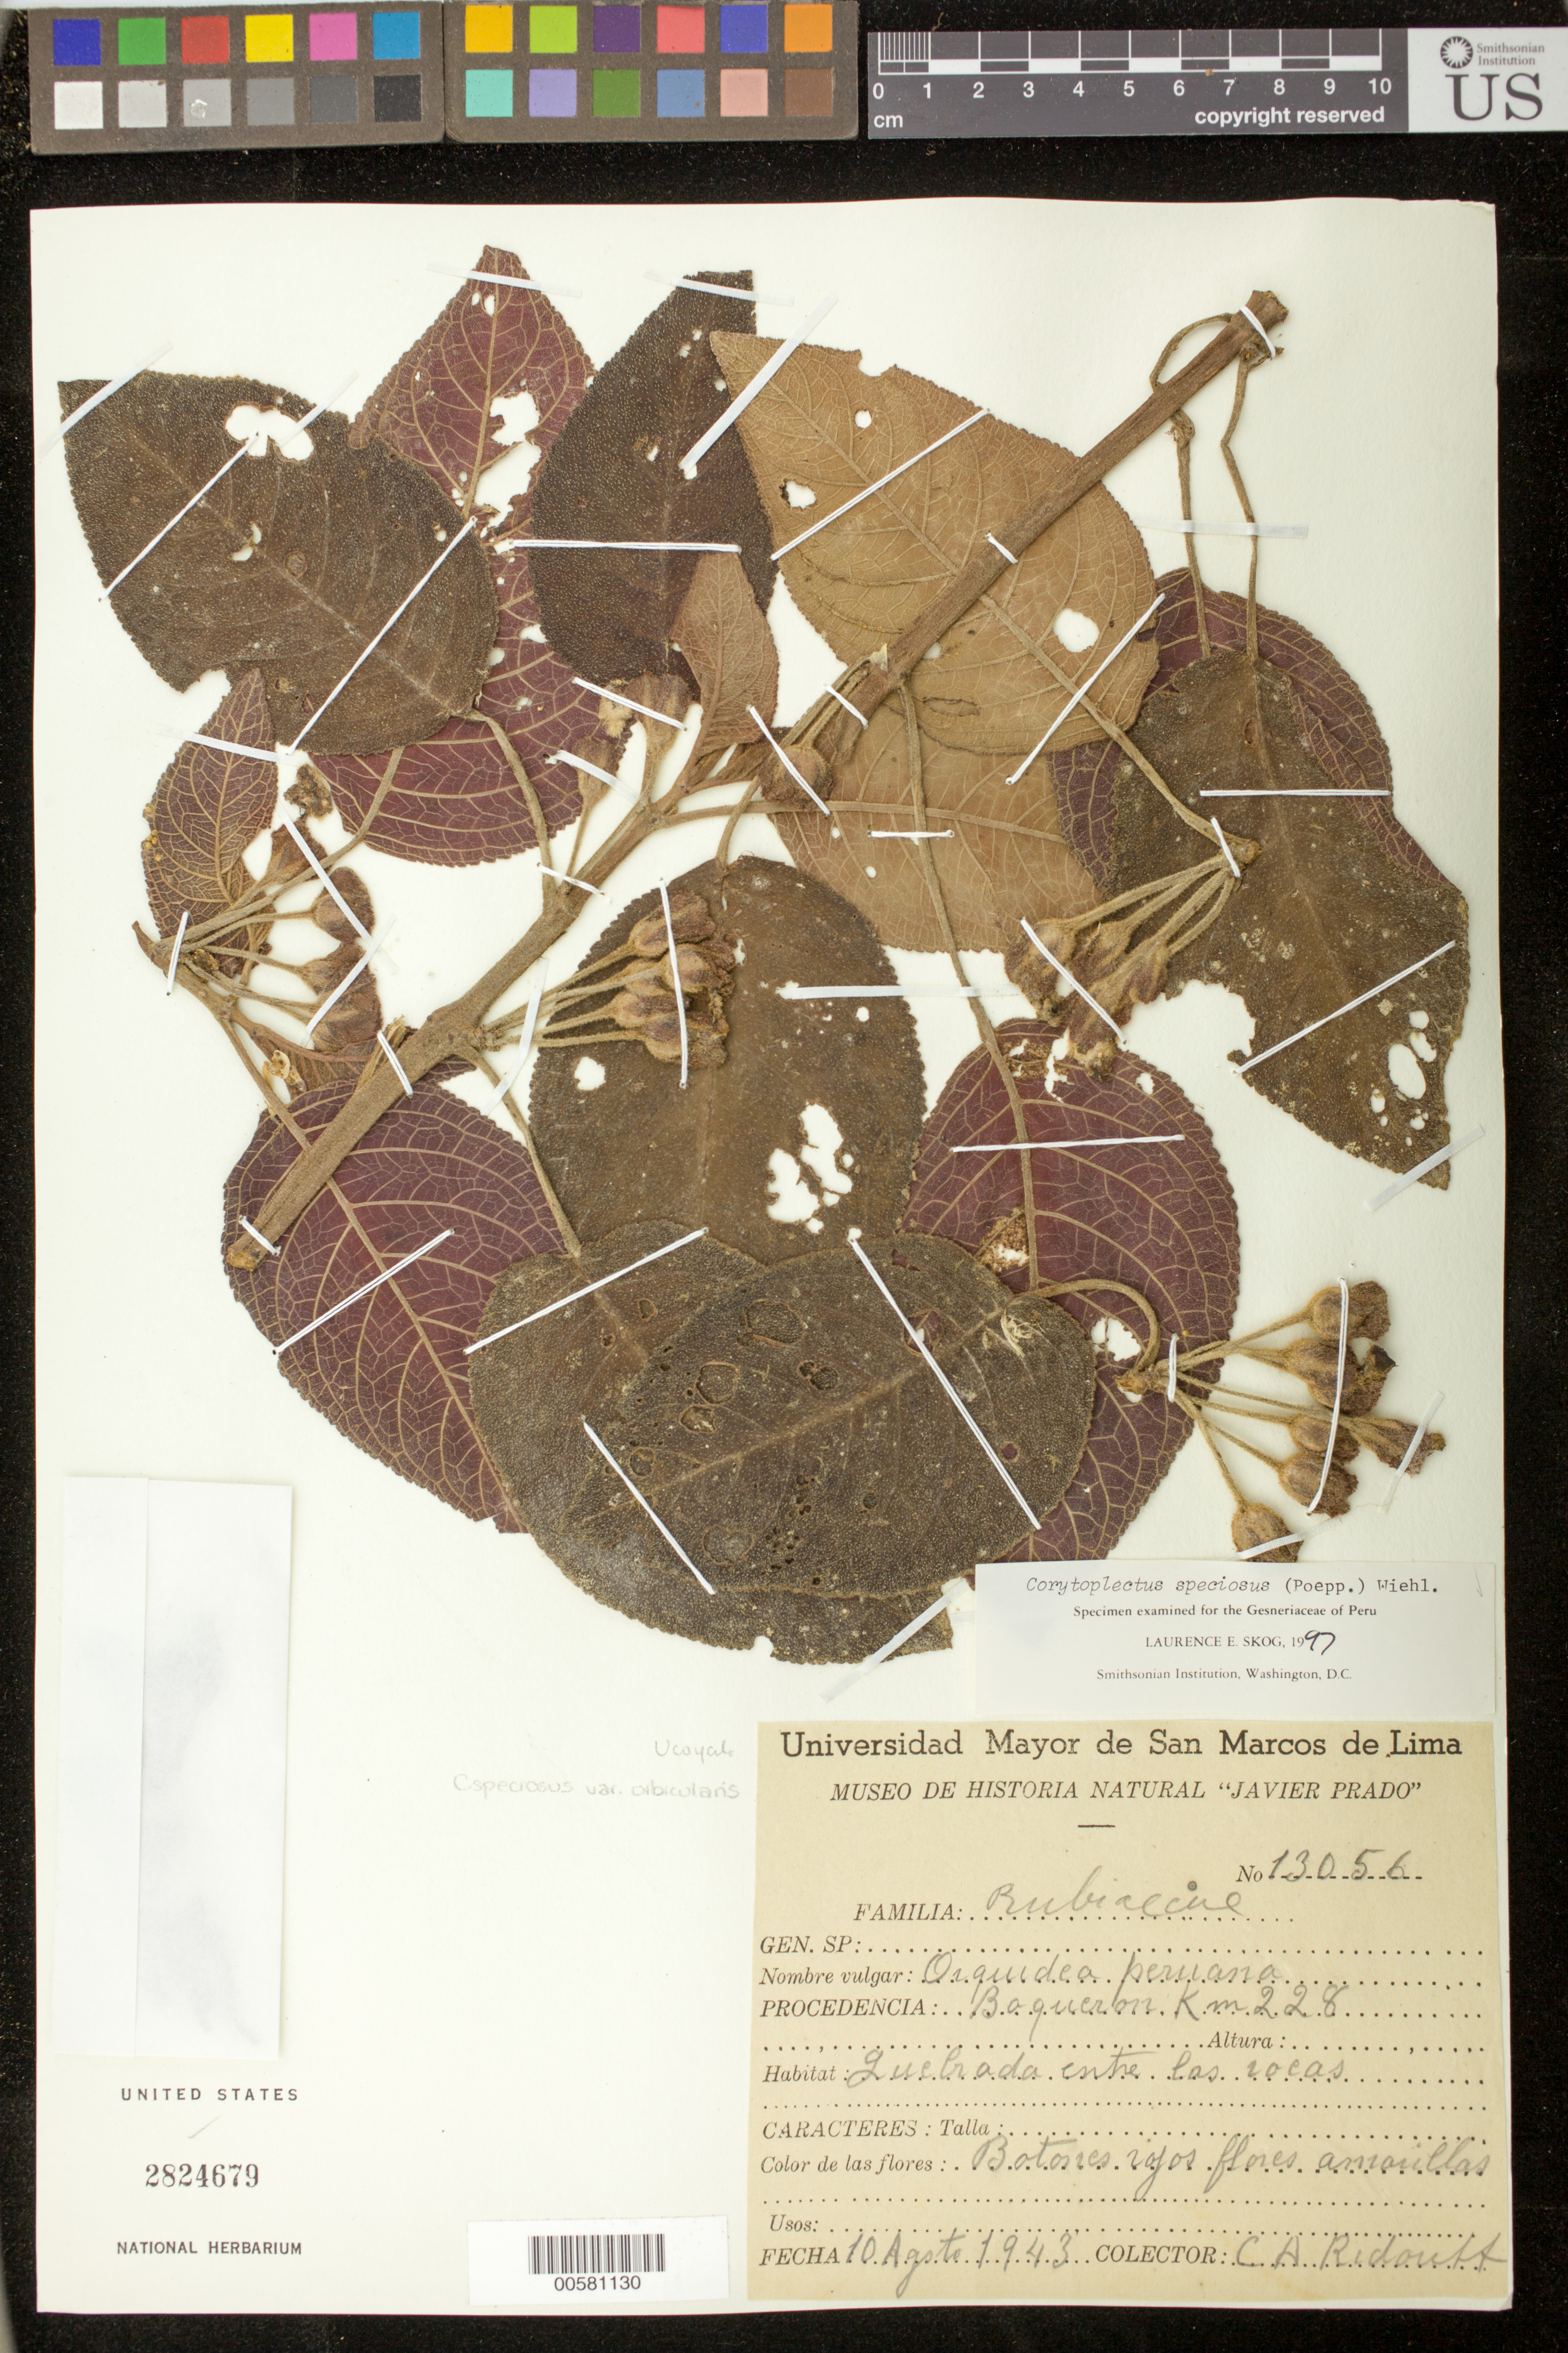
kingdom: Plantae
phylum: Tracheophyta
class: Magnoliopsida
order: Lamiales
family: Gesneriaceae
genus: Corytoplectus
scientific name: Corytoplectus speciosus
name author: (Poepp.) Wiehler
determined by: Skog, Laurence E.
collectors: C. Ridoutt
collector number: USM 13056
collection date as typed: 10 Aug 1943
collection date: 1943-08-10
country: Peru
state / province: Huánuco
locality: Boqueron Km 228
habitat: Quebrada entre las rocas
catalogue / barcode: US 2824679